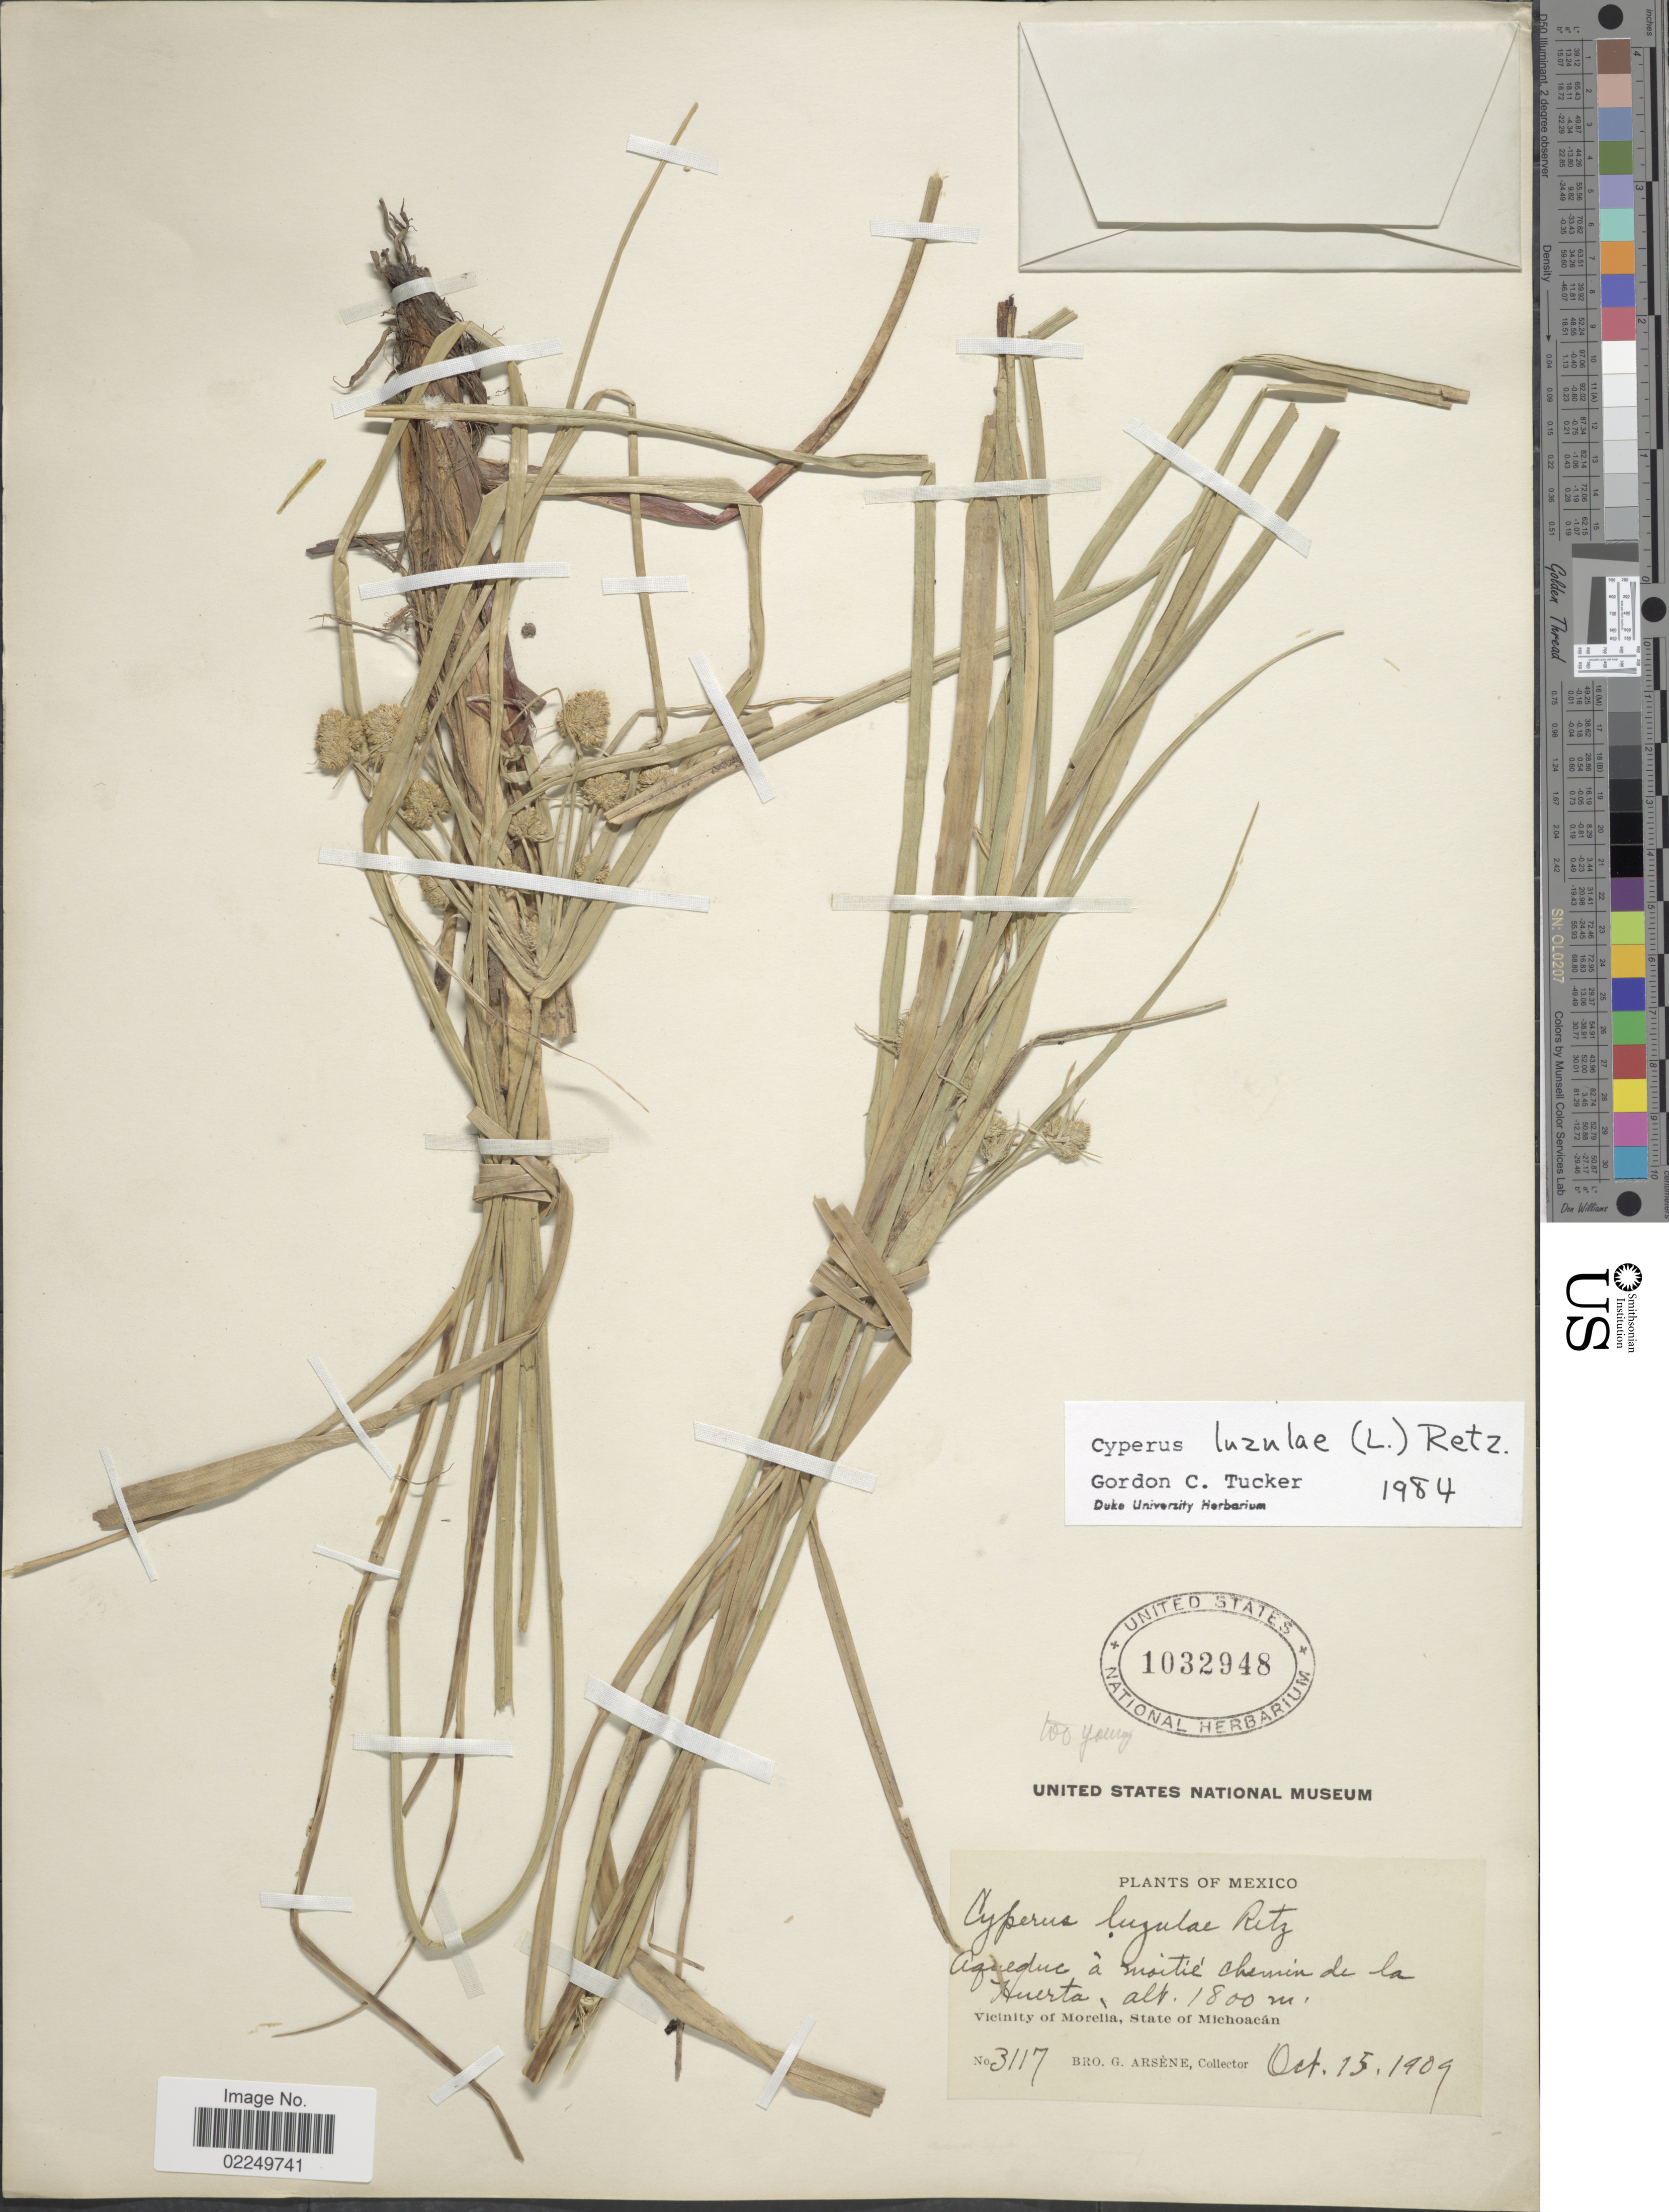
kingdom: Plantae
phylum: Tracheophyta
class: Liliopsida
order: Poales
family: Cyperaceae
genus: Cyperus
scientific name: Cyperus luzulae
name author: (L.) Rottb. ex Retz.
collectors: Bro. G. Arsène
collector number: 3117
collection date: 1909-10-15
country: Mexico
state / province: Michoacán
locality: Agueduc a moitie chemin de la Huerta, Vicinity of Morelia, State of Michoacan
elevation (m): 1800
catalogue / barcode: US 1032948